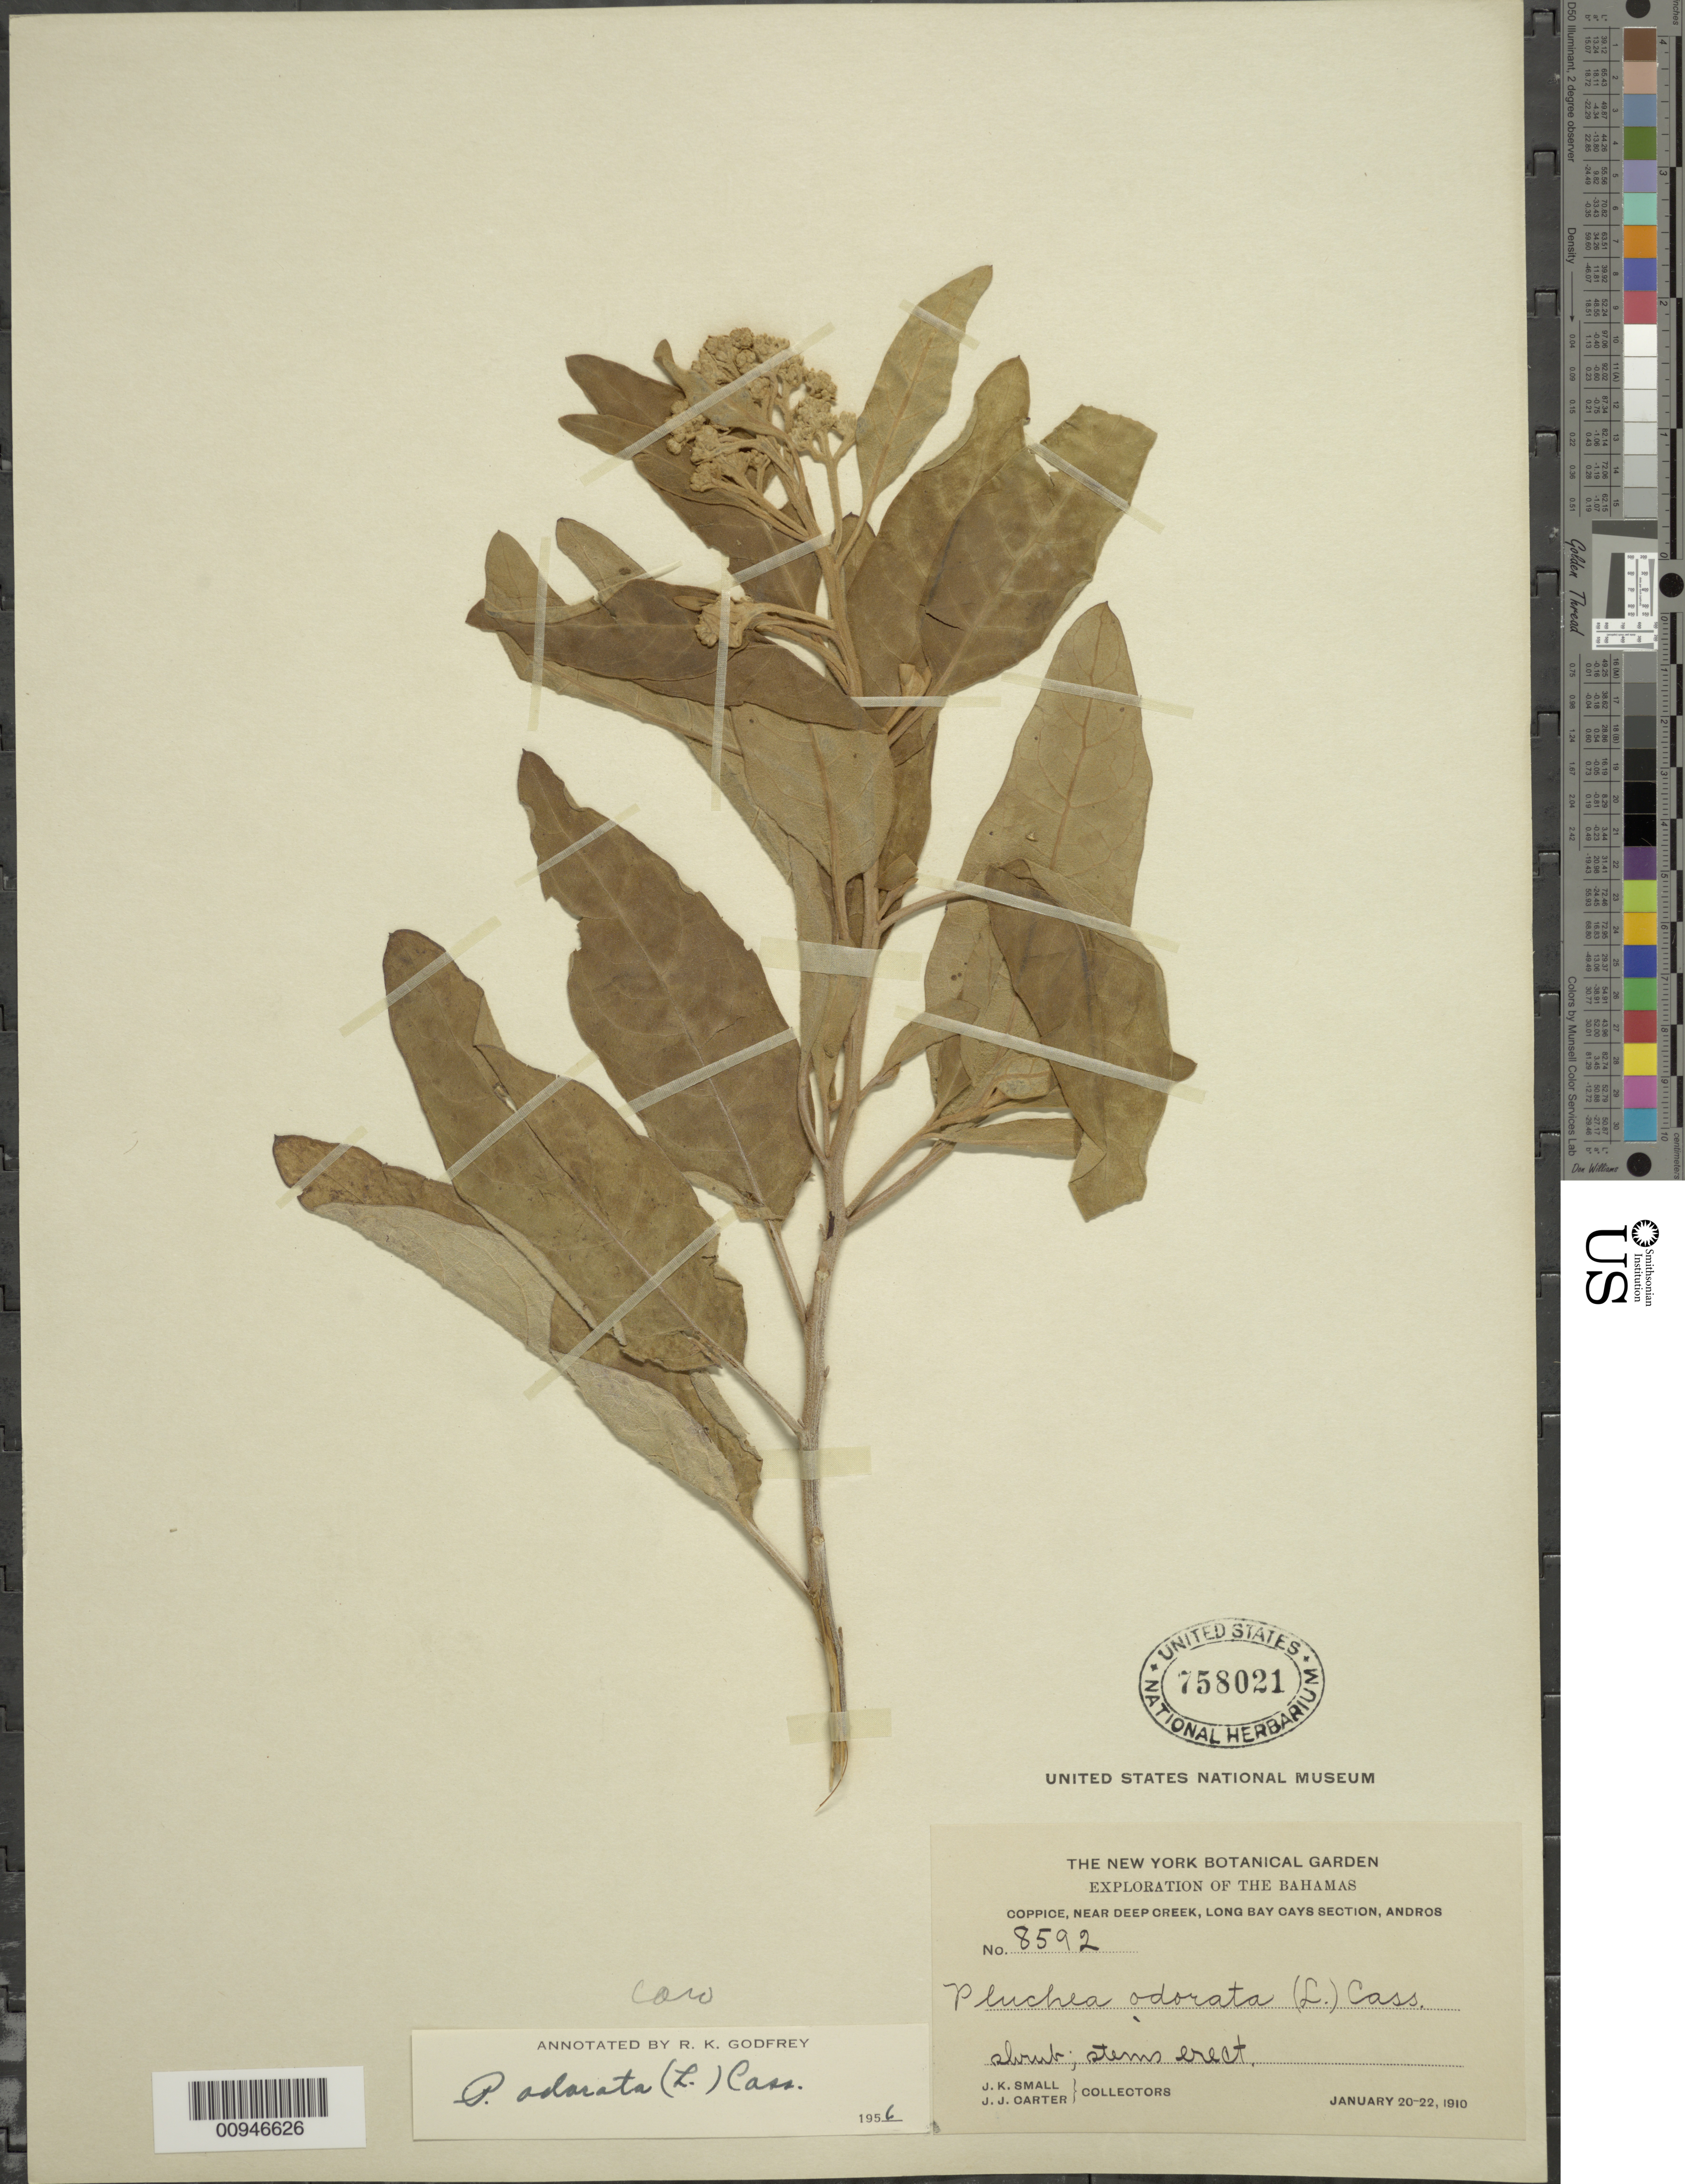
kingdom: Plantae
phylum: Tracheophyta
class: Magnoliopsida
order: Asterales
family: Asteraceae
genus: Pluchea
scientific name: Pluchea carolinensis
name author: (Jacq.) D. Don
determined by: Godfrey, R. K.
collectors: J. K. Small & J. J. Carter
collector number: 8592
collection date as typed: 20 Jan 1910 to 22 Jan 1910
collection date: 1910-01-20/1910-01-22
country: Bahamas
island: Andros Island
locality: Near Deep Creek, Long Bay Cays Section, Andros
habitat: Coppice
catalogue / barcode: US 758021